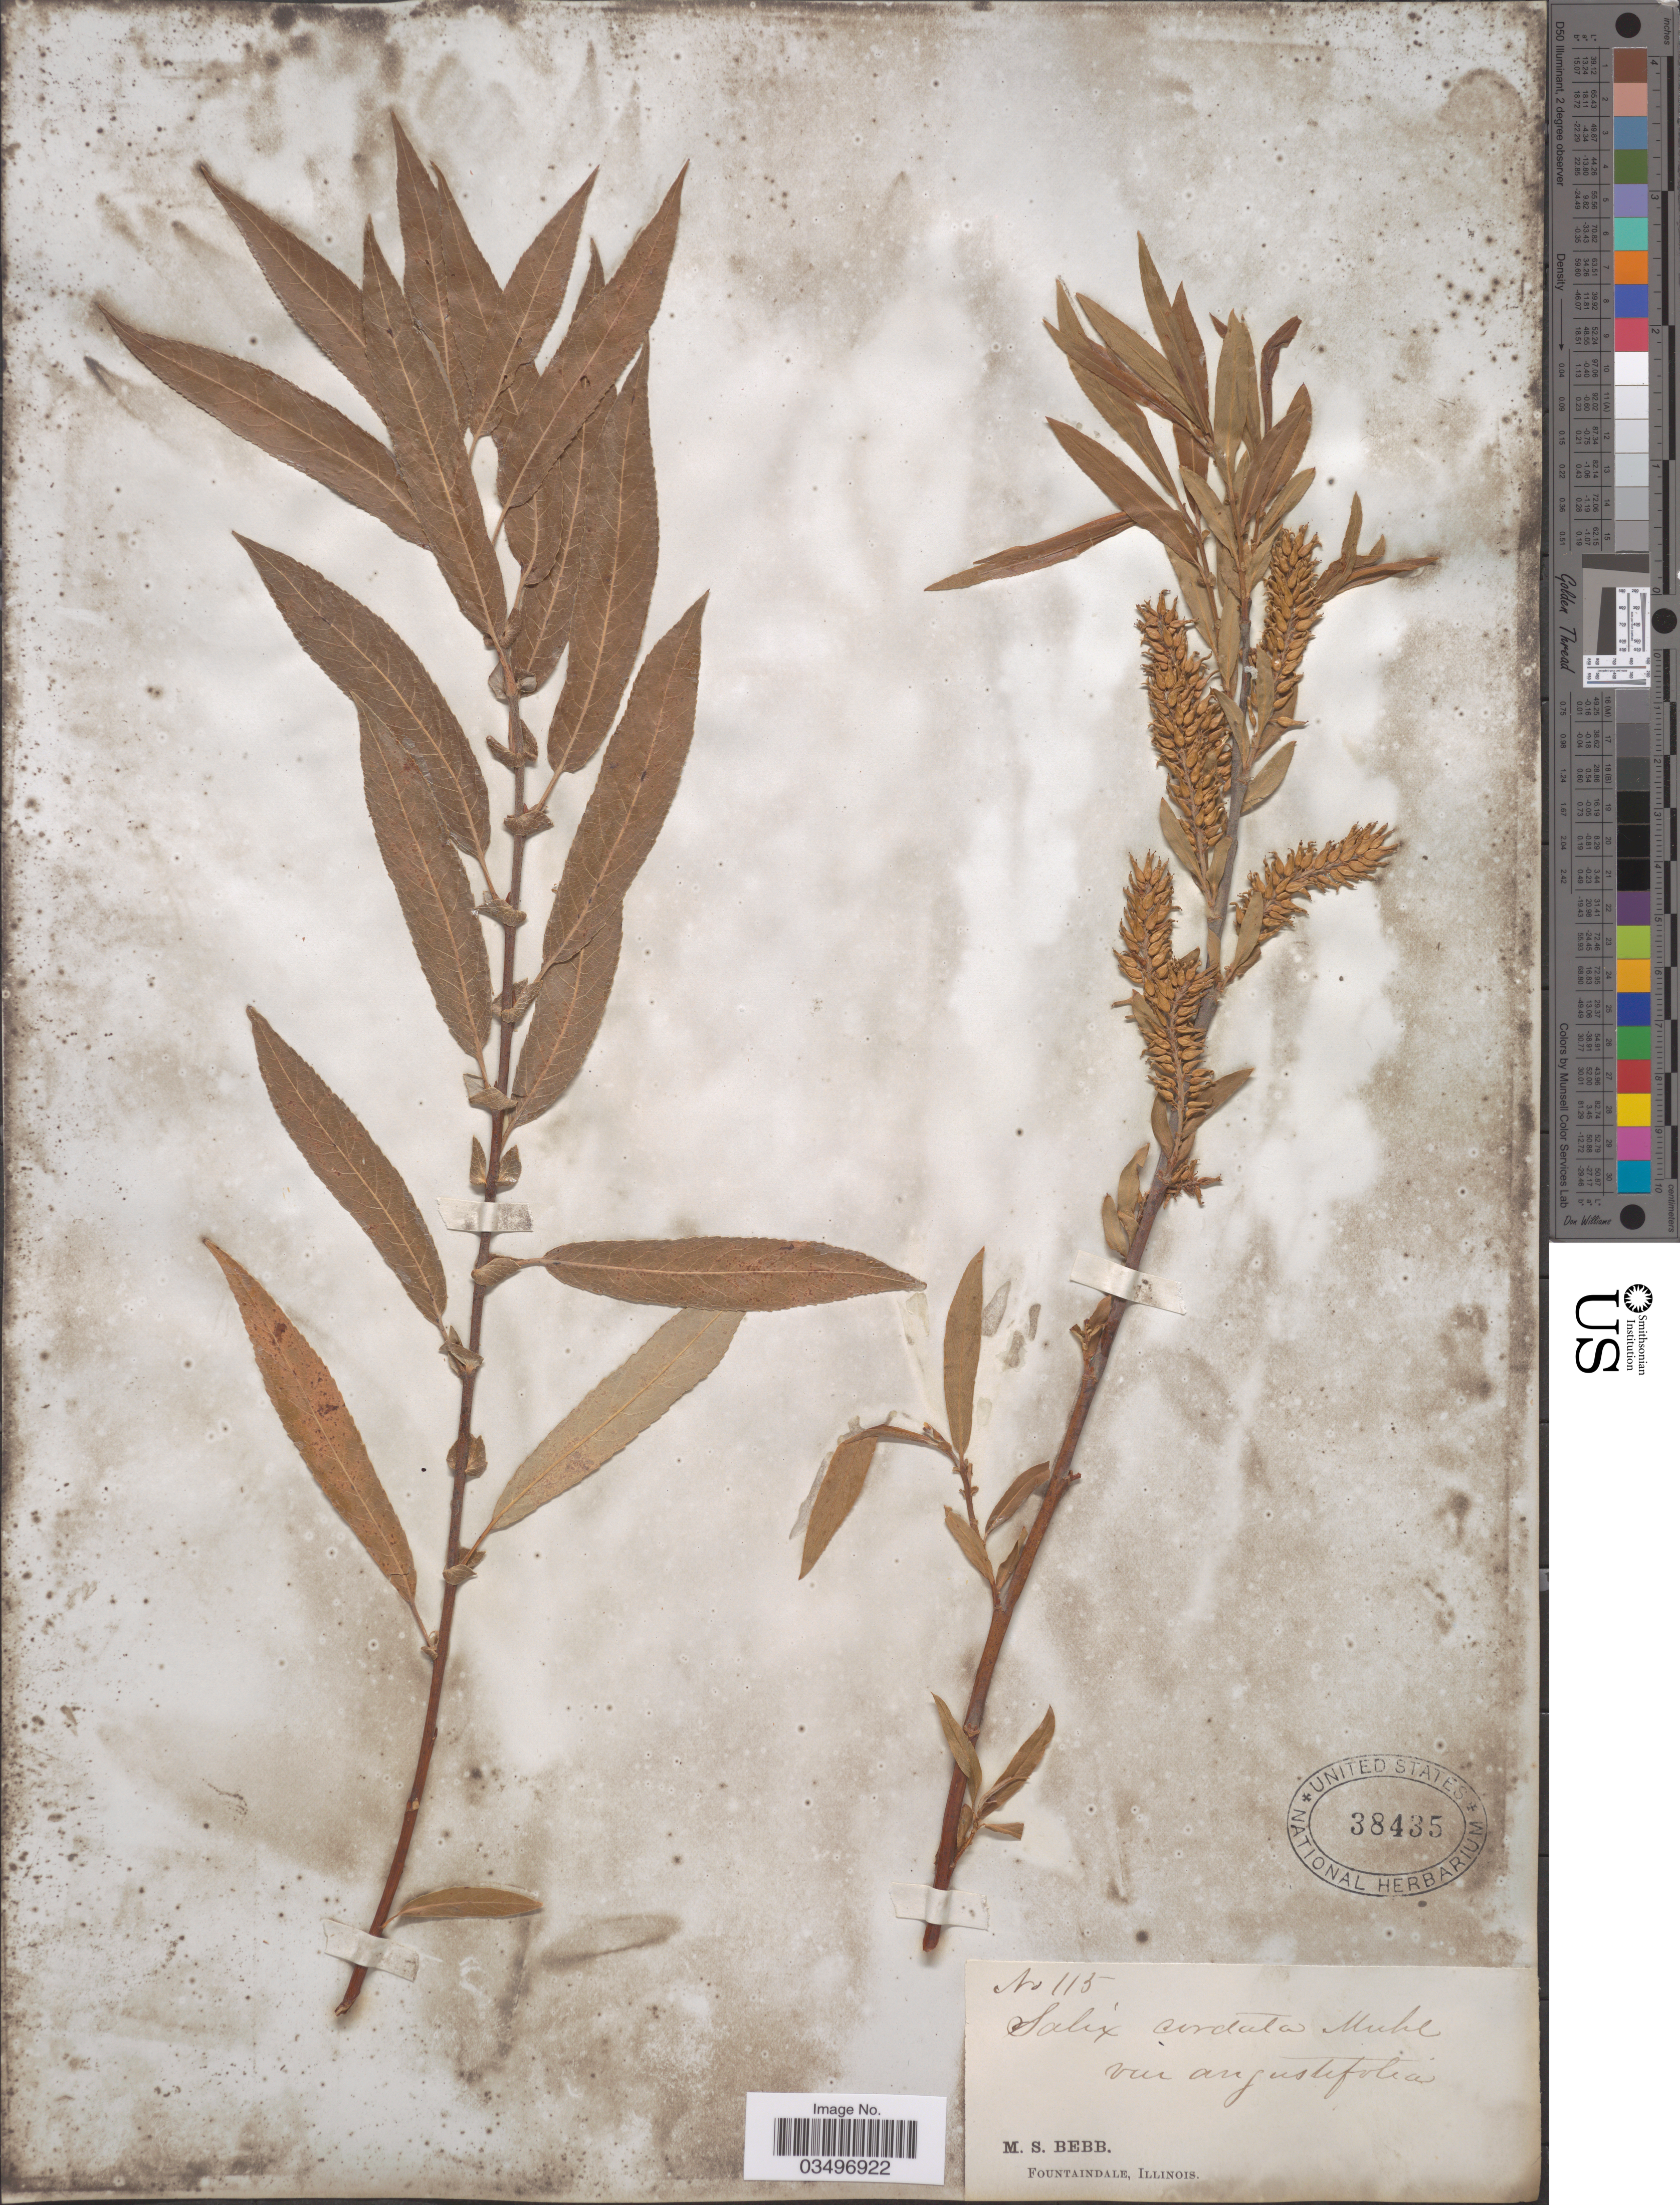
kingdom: Plantae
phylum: Tracheophyta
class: Magnoliopsida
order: Malpighiales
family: Salicaceae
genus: Salix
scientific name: Salix eriocephala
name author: Michx.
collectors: M. Bebb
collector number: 115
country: United States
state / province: Illinois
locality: Fountaindale [unsure placement]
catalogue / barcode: US 38435